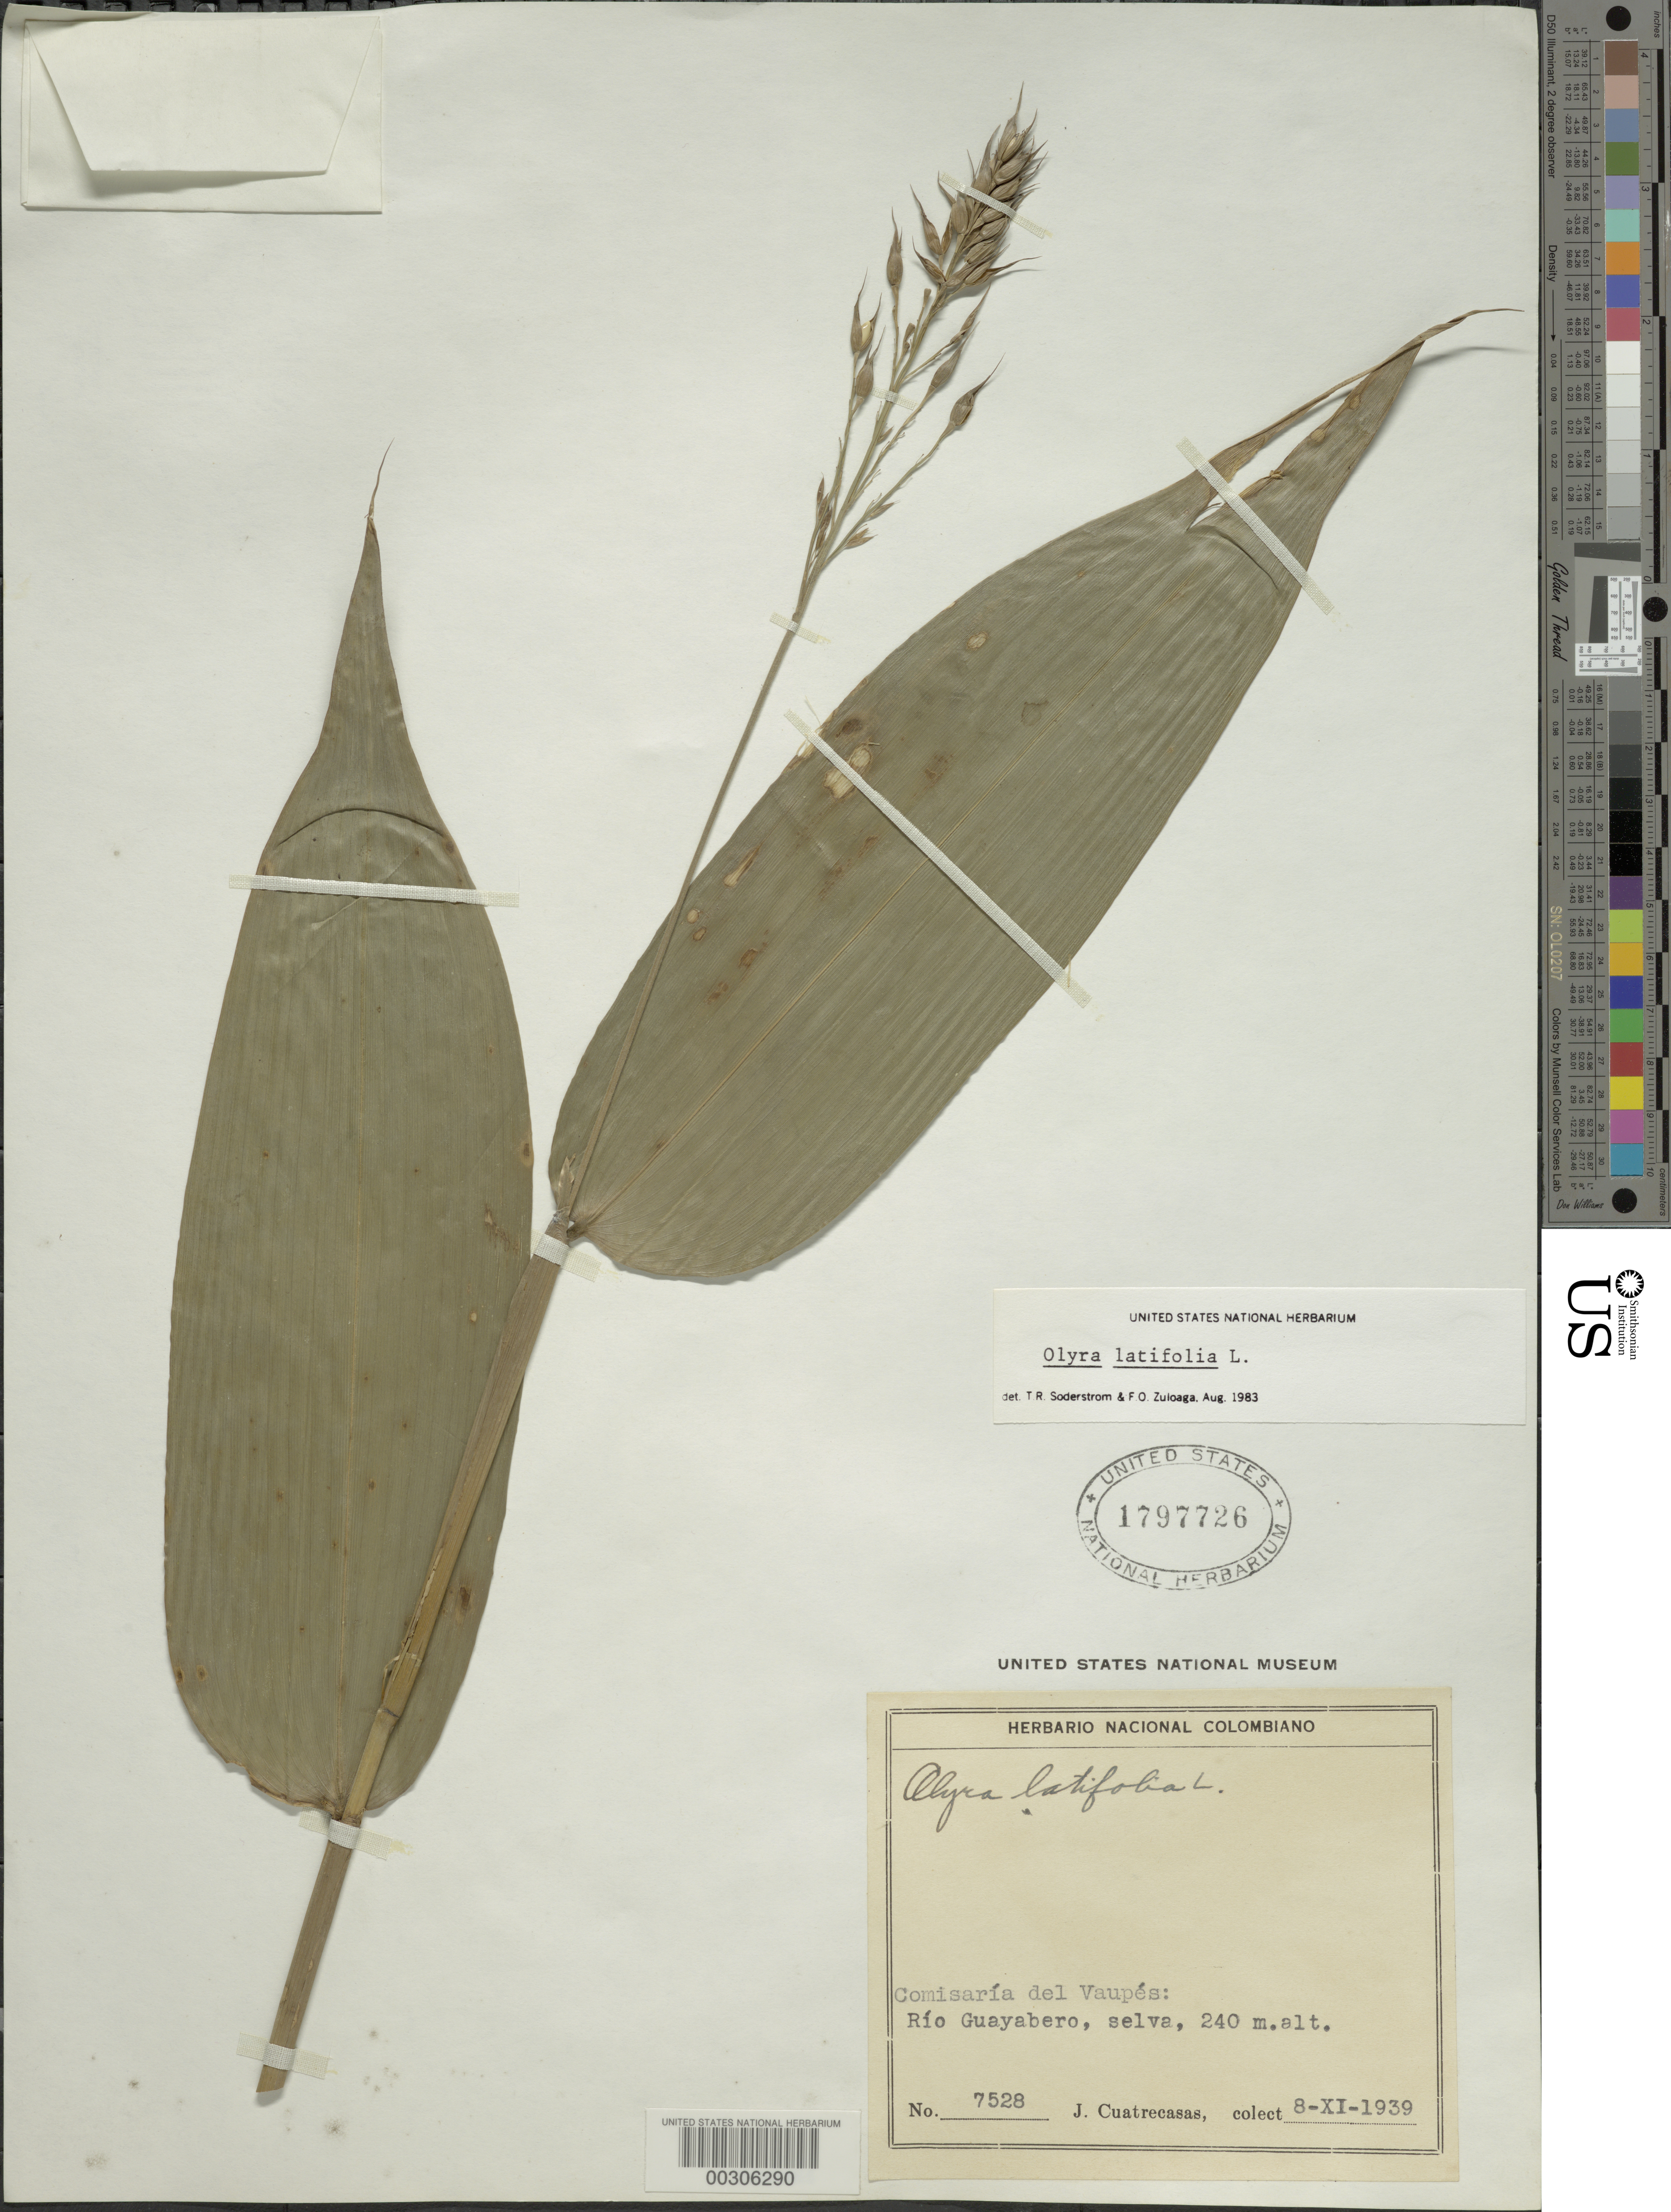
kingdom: Plantae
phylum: Tracheophyta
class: Liliopsida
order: Poales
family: Poaceae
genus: Olyra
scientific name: Olyra latifolia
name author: L.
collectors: J. Cuatrecasas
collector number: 7528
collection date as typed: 08 Nov 1939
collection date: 1939-11-08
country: Colombia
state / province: Vaupés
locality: Rio Guayabero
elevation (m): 240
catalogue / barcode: US 1797726